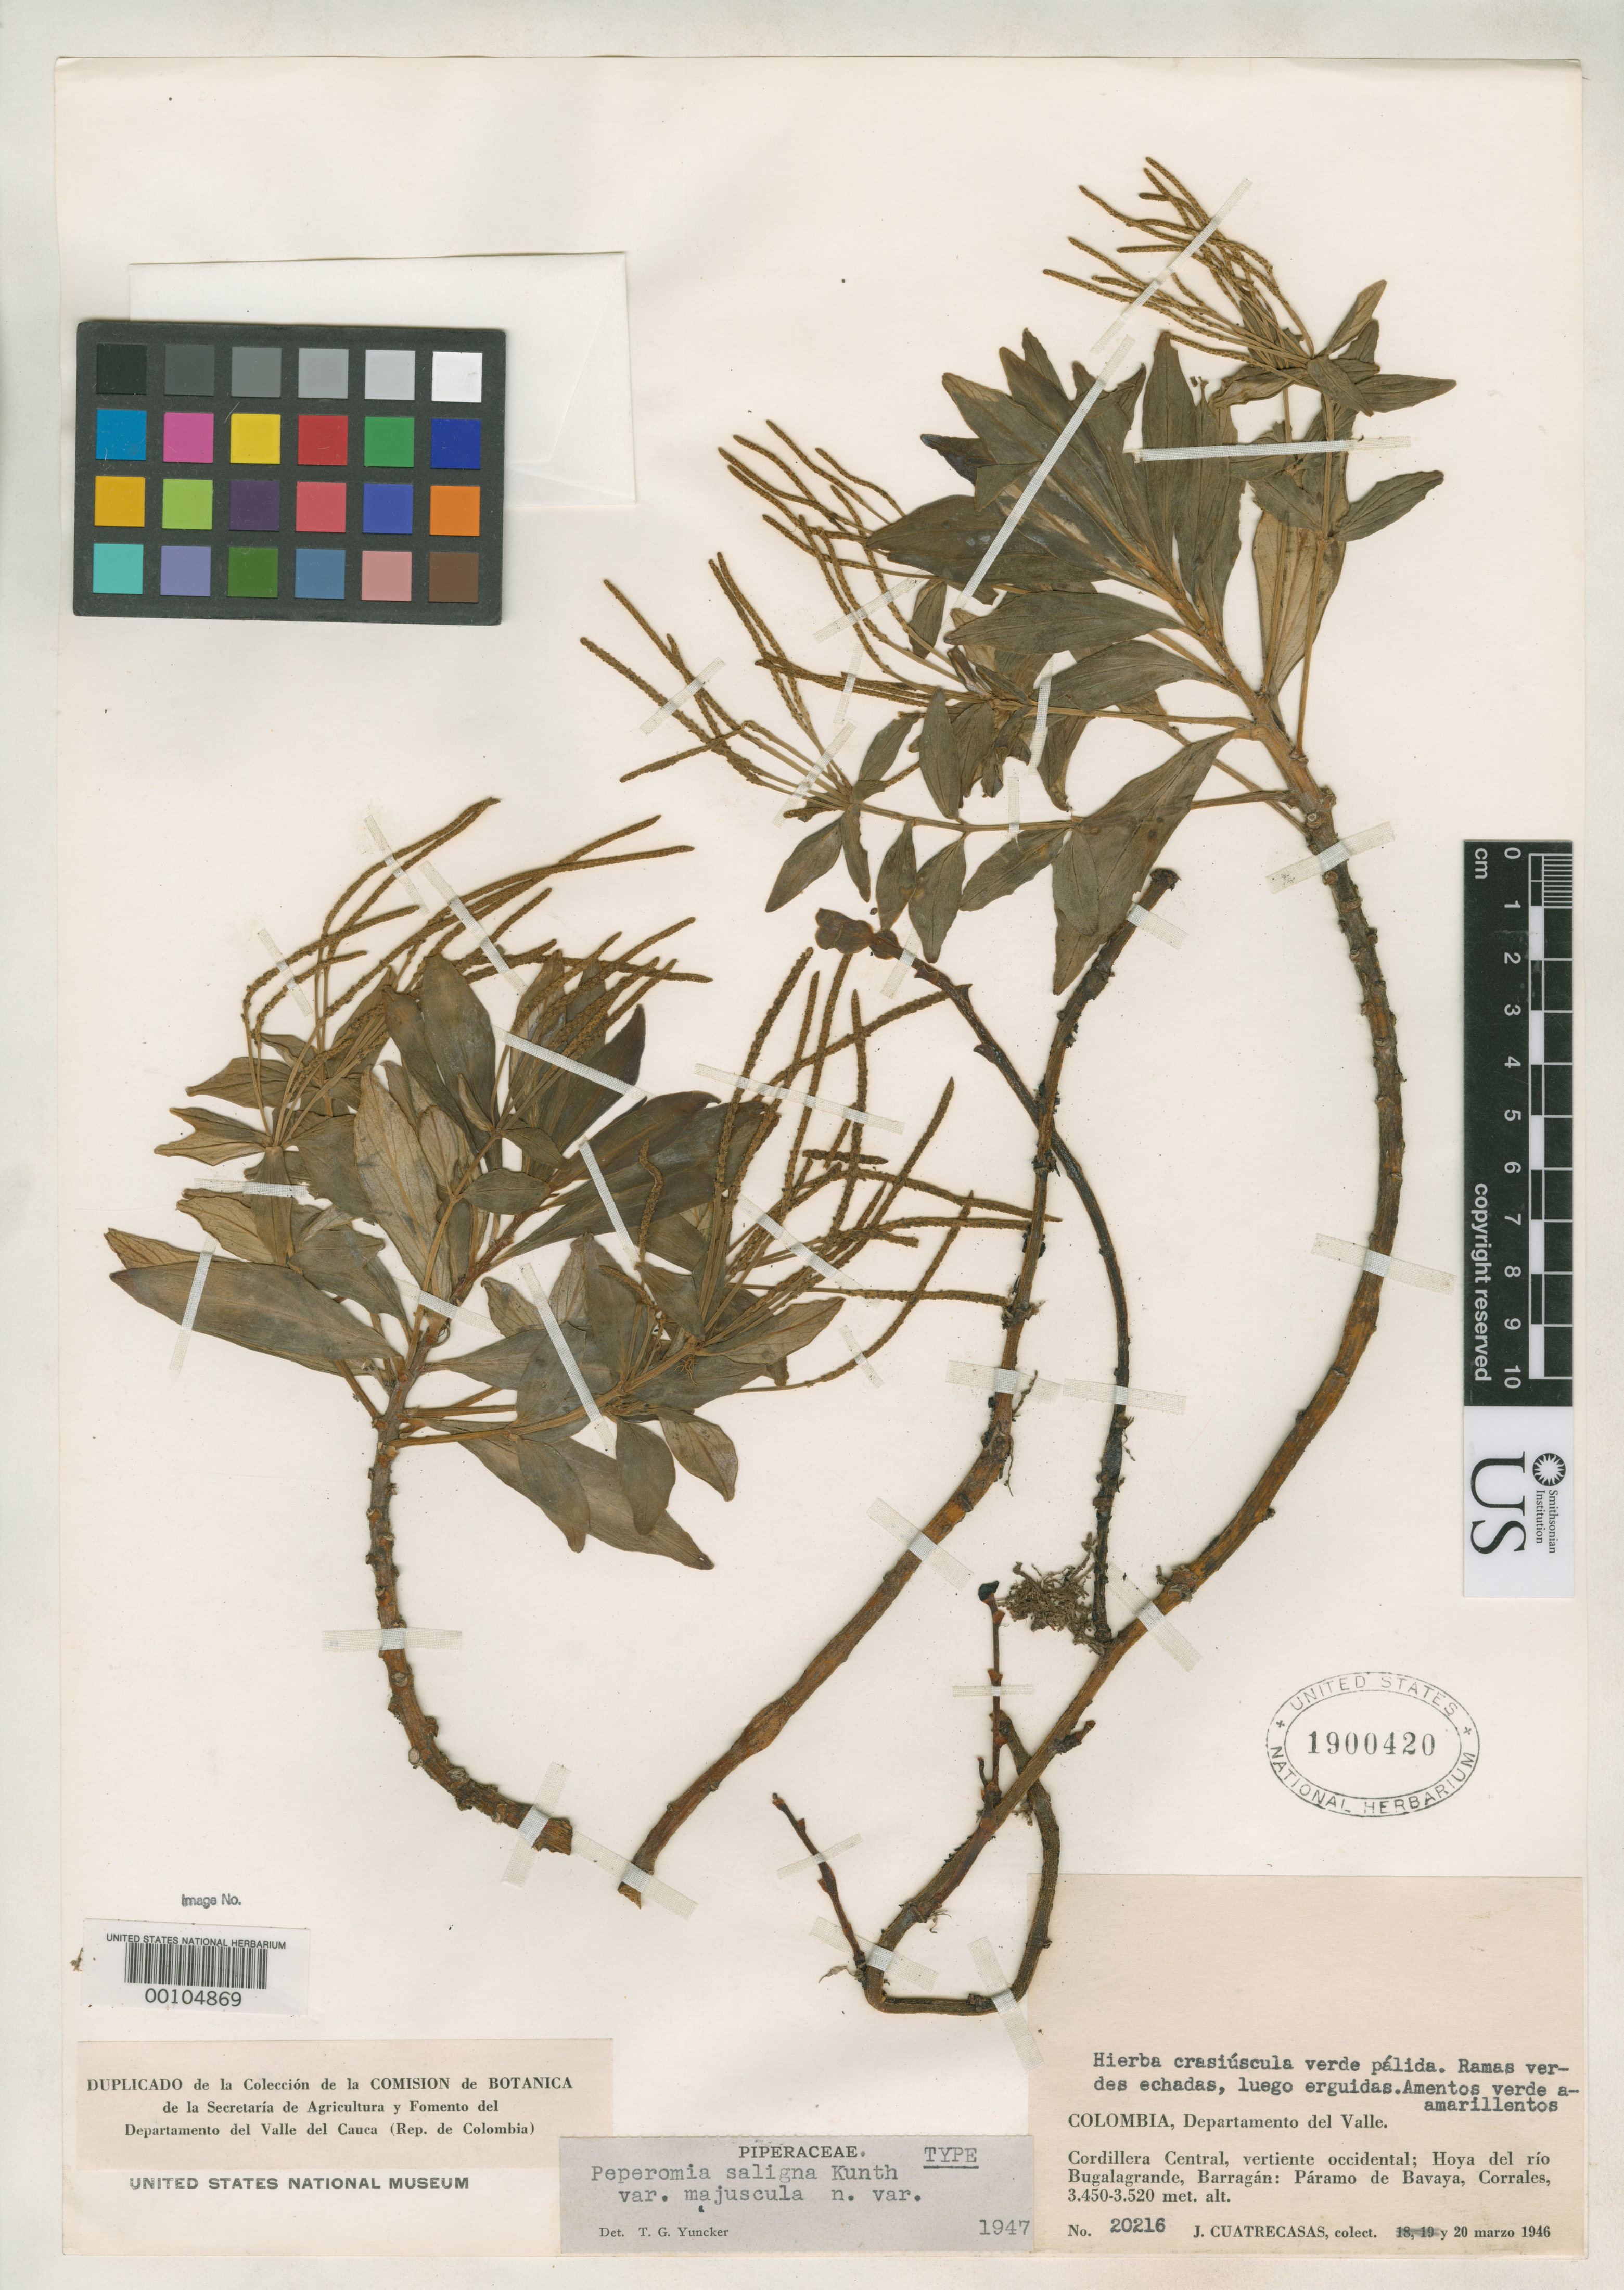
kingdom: Plantae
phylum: Tracheophyta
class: Magnoliopsida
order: Piperales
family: Piperaceae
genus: Peperomia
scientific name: Peperomia saligna var. majuscula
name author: Yunck. in Trel. & Yunck.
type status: Holotype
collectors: J. Cuatrecasas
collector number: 20216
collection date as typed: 20 Mar 1946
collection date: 1946-03-20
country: Colombia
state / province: Valle del Cauca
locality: Rio Bugla Grande Valley, Barragan, Paramo de Bavaya.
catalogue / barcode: US 1900420